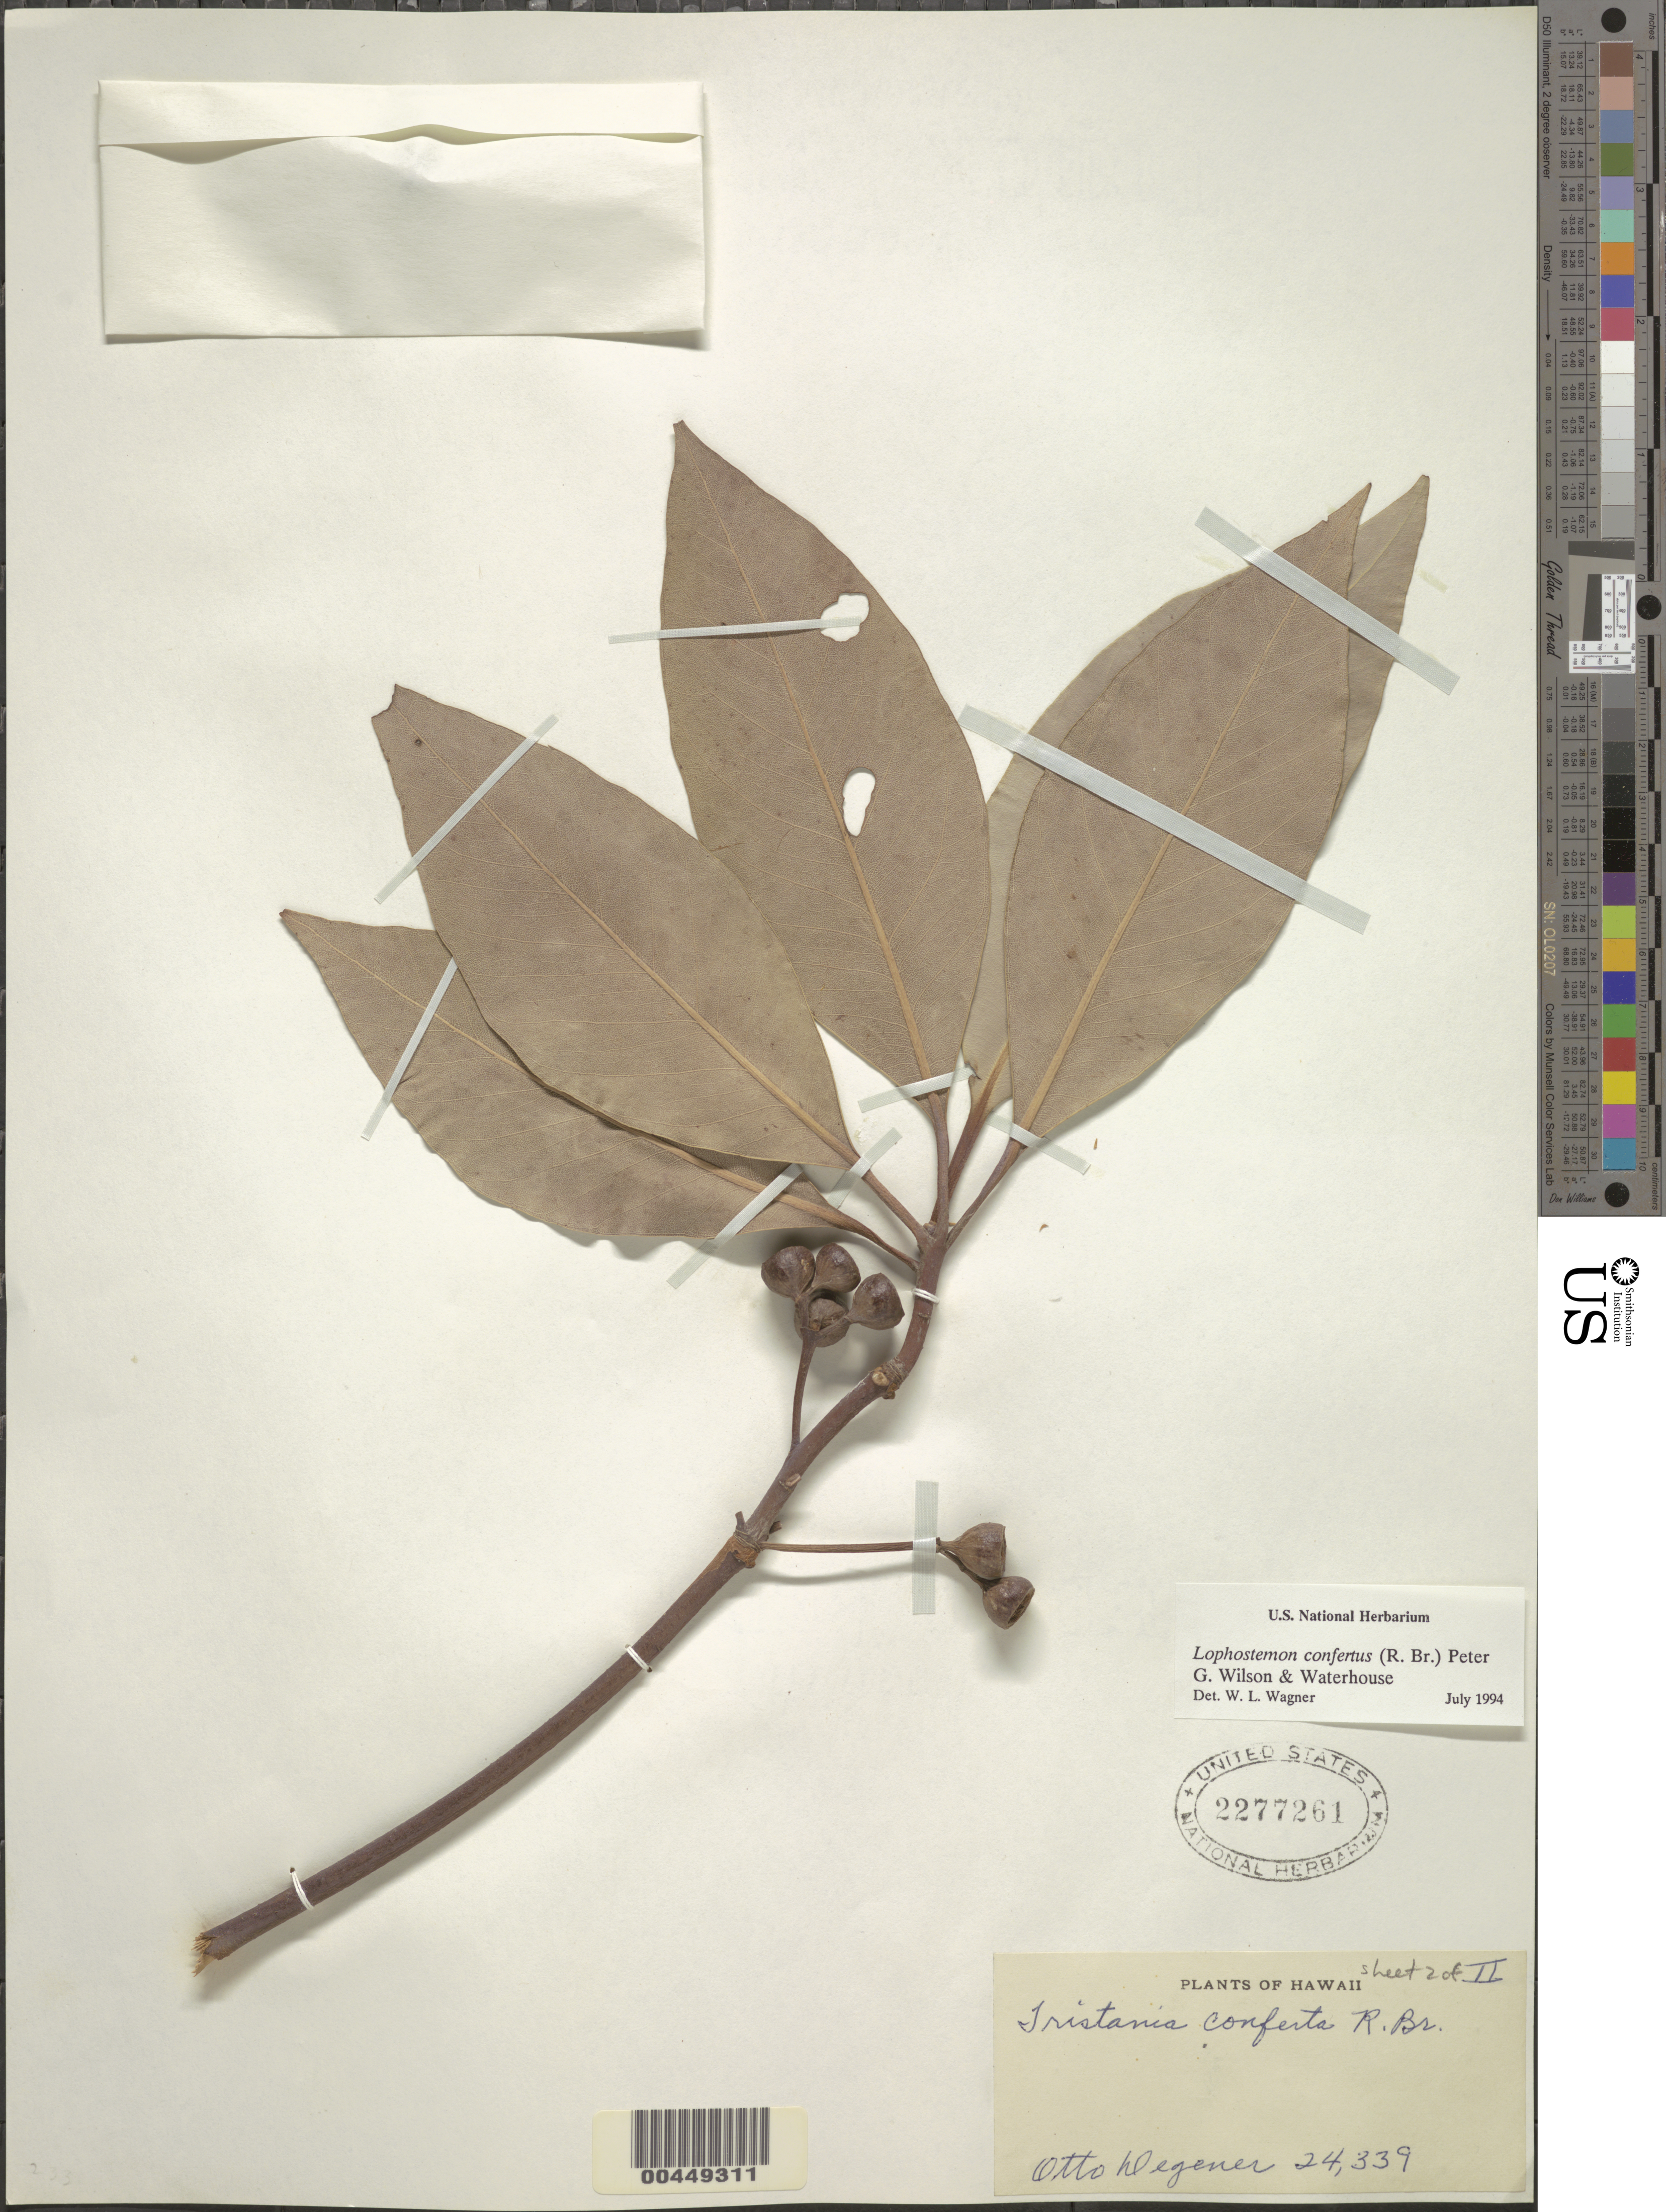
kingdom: Plantae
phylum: Tracheophyta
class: Magnoliopsida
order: Myrtales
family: Myrtaceae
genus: Lophostemon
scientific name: Lophostemon confertus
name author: (R. Br.) P.G. Wilson & J. T. Waterh.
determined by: Wagner, W. L., (BOT), Smithsonian Institution - National Museum of Natural History (UNITED STATES)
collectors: O. Degener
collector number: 24339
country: United States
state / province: Hawaii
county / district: Honolulu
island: Oahu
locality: Pupukea For Res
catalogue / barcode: US 2277261